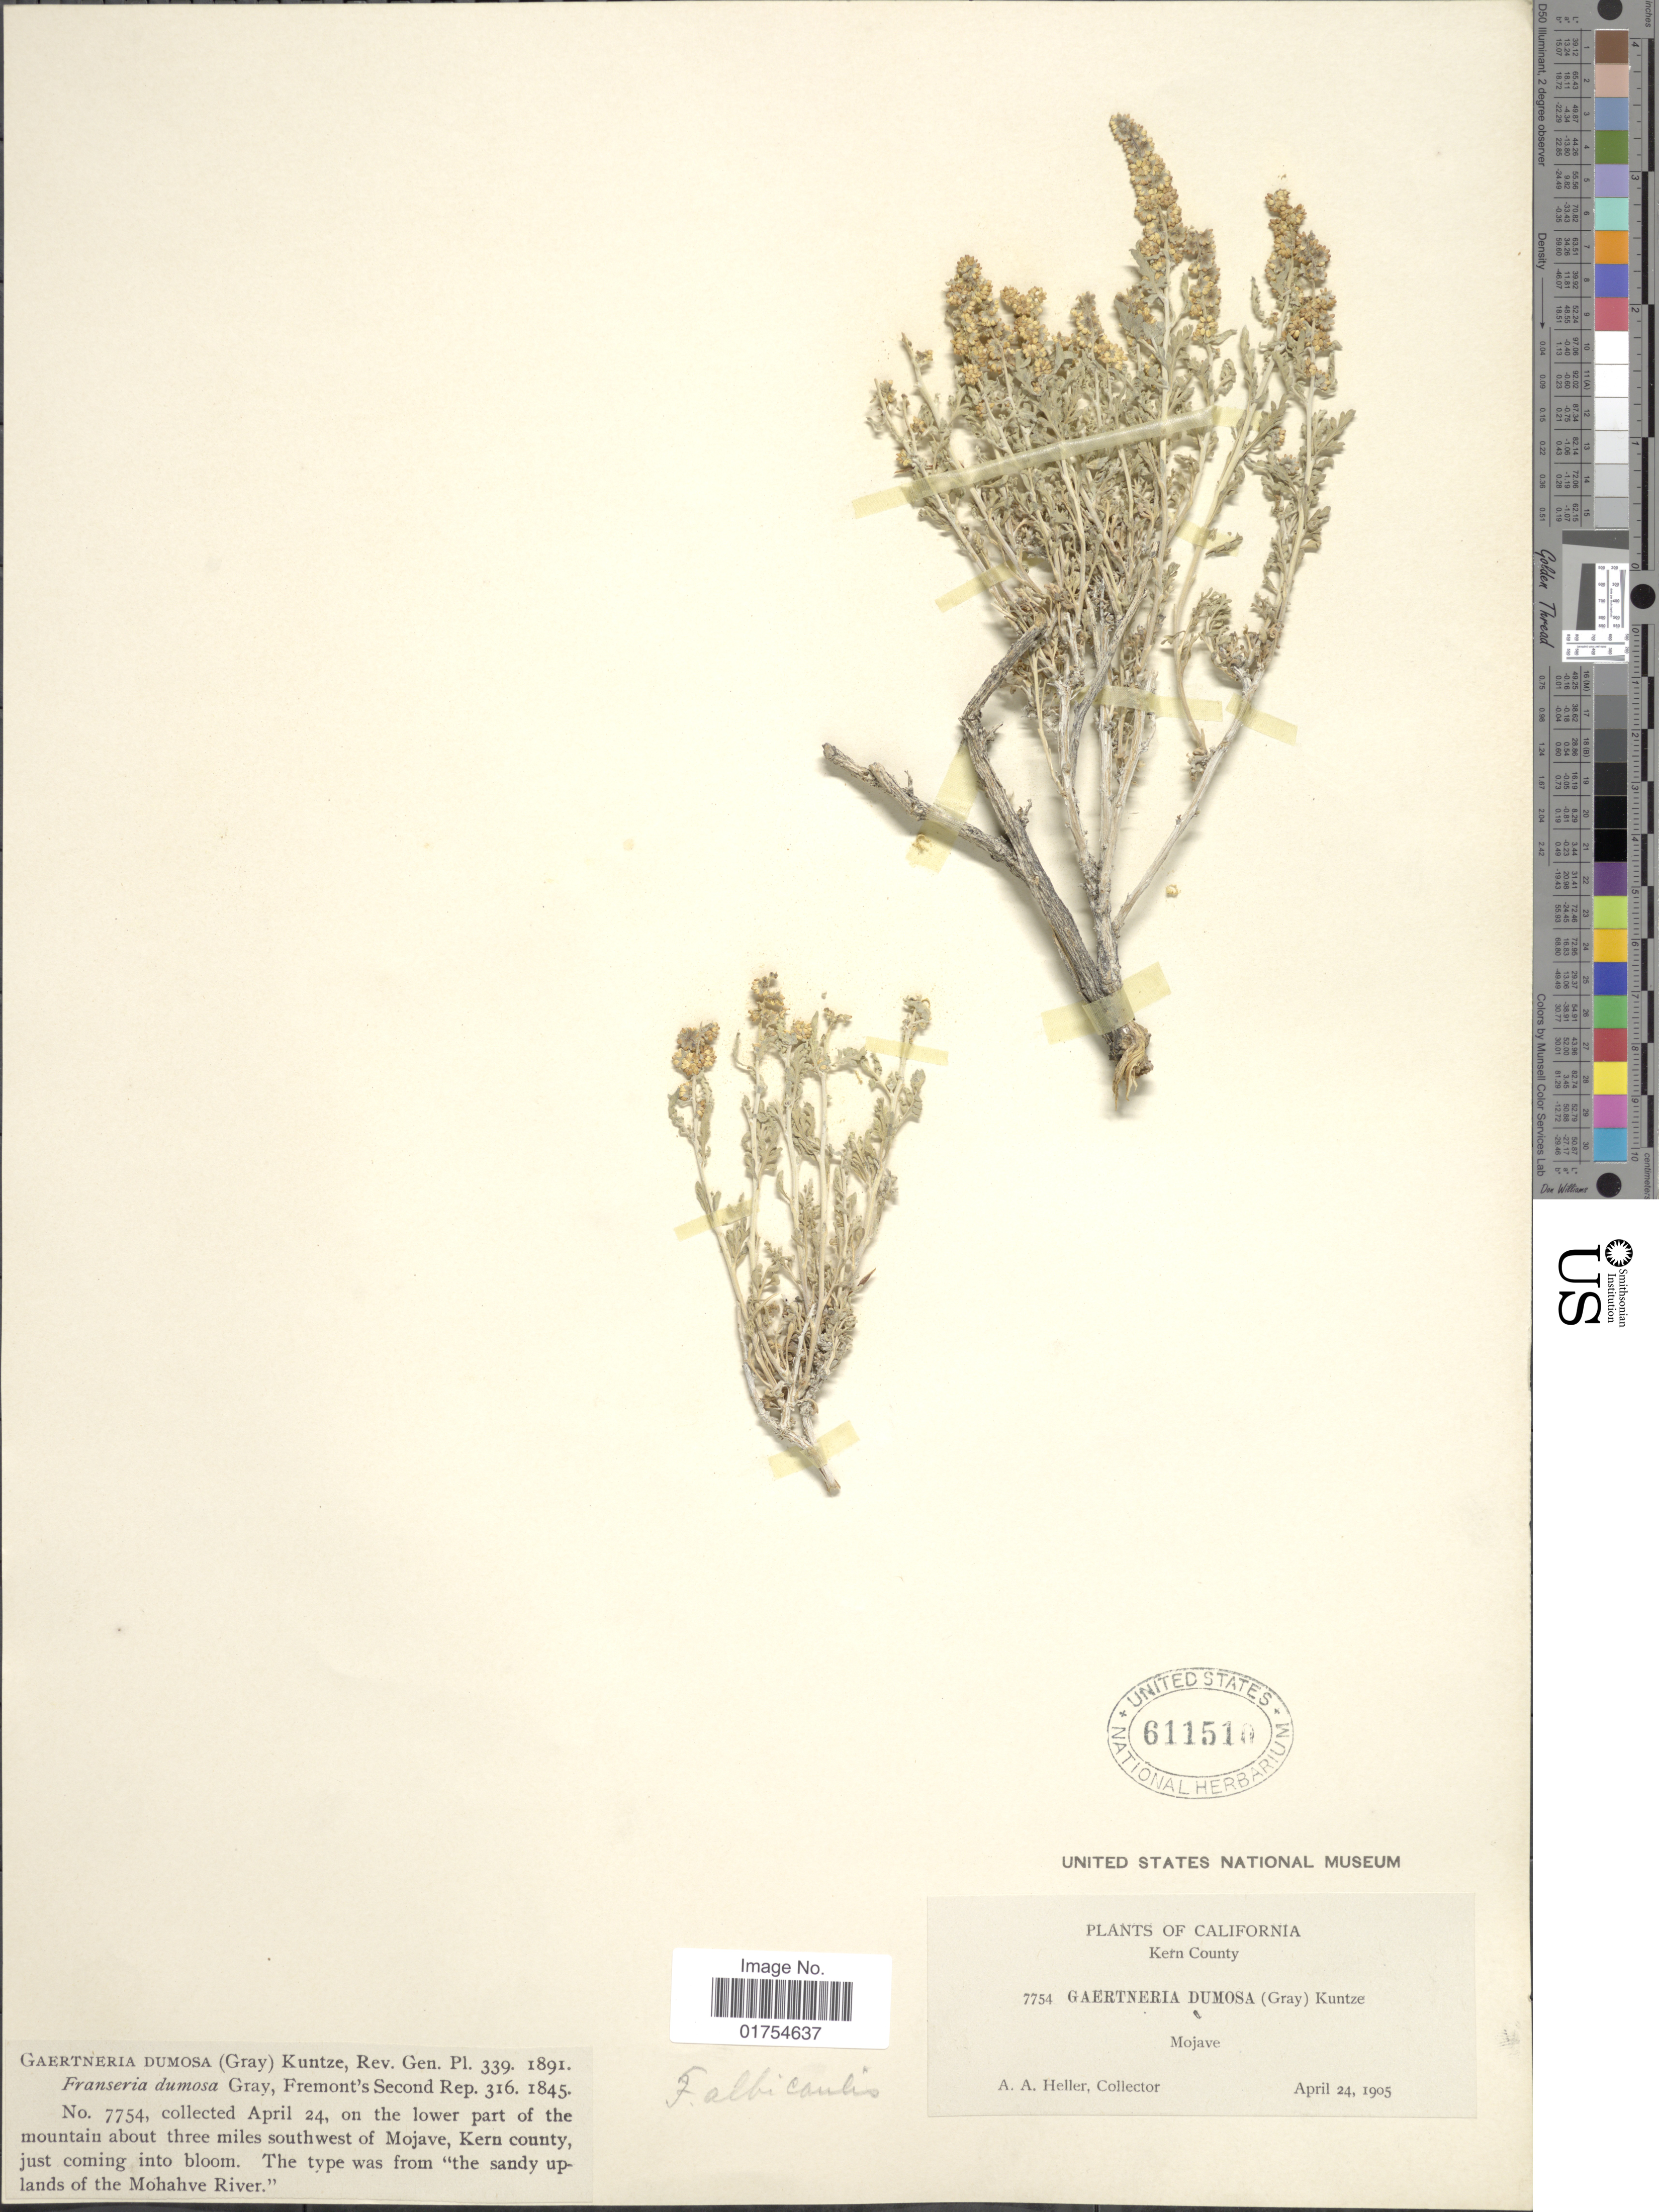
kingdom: Plantae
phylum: Tracheophyta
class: Magnoliopsida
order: Asterales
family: Asteraceae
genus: Franseria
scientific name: Franseria dumosa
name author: A. Gray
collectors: A. A. Heller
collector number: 7754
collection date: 1905-04-24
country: United States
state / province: California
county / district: Plumas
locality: Keth County, Mojave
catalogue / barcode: US 611510